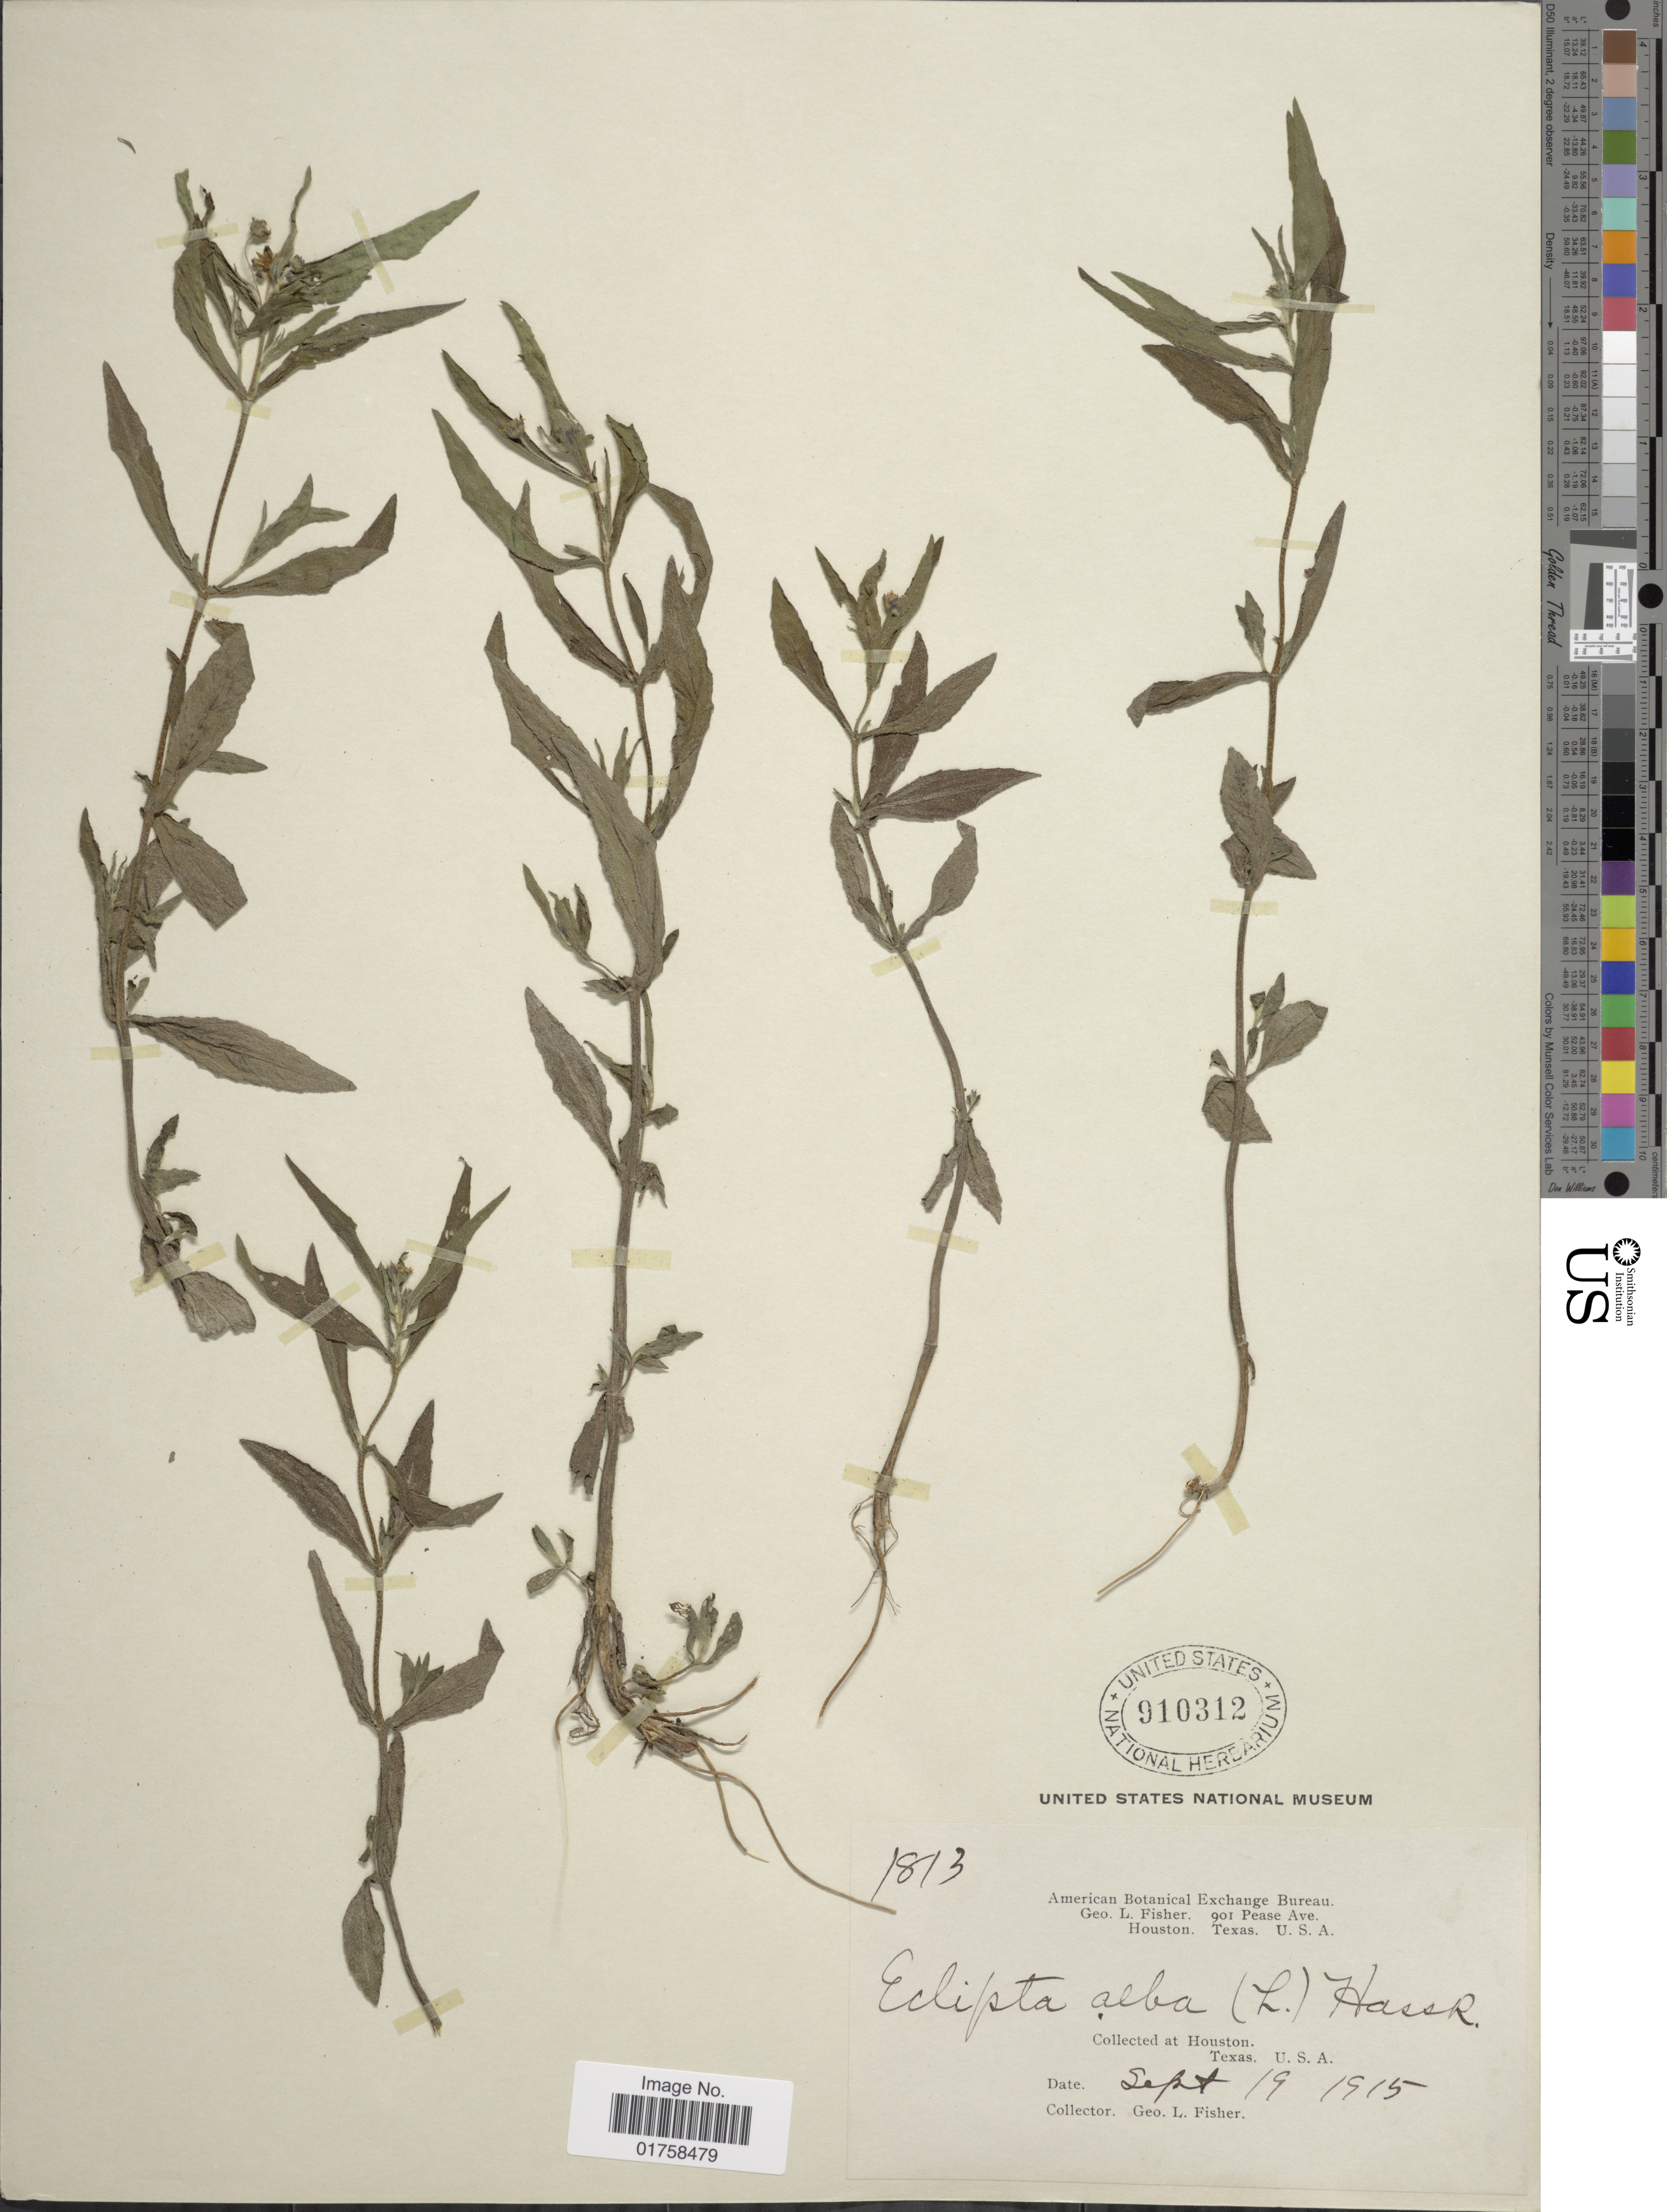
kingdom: Plantae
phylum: Tracheophyta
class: Magnoliopsida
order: Asterales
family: Asteraceae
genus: Eclipta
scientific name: Eclipta alba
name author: (L.) Hassk.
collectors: G. L. Fisher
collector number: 1813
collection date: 1915-09-19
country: United States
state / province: Texas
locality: Houston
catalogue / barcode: US 910312